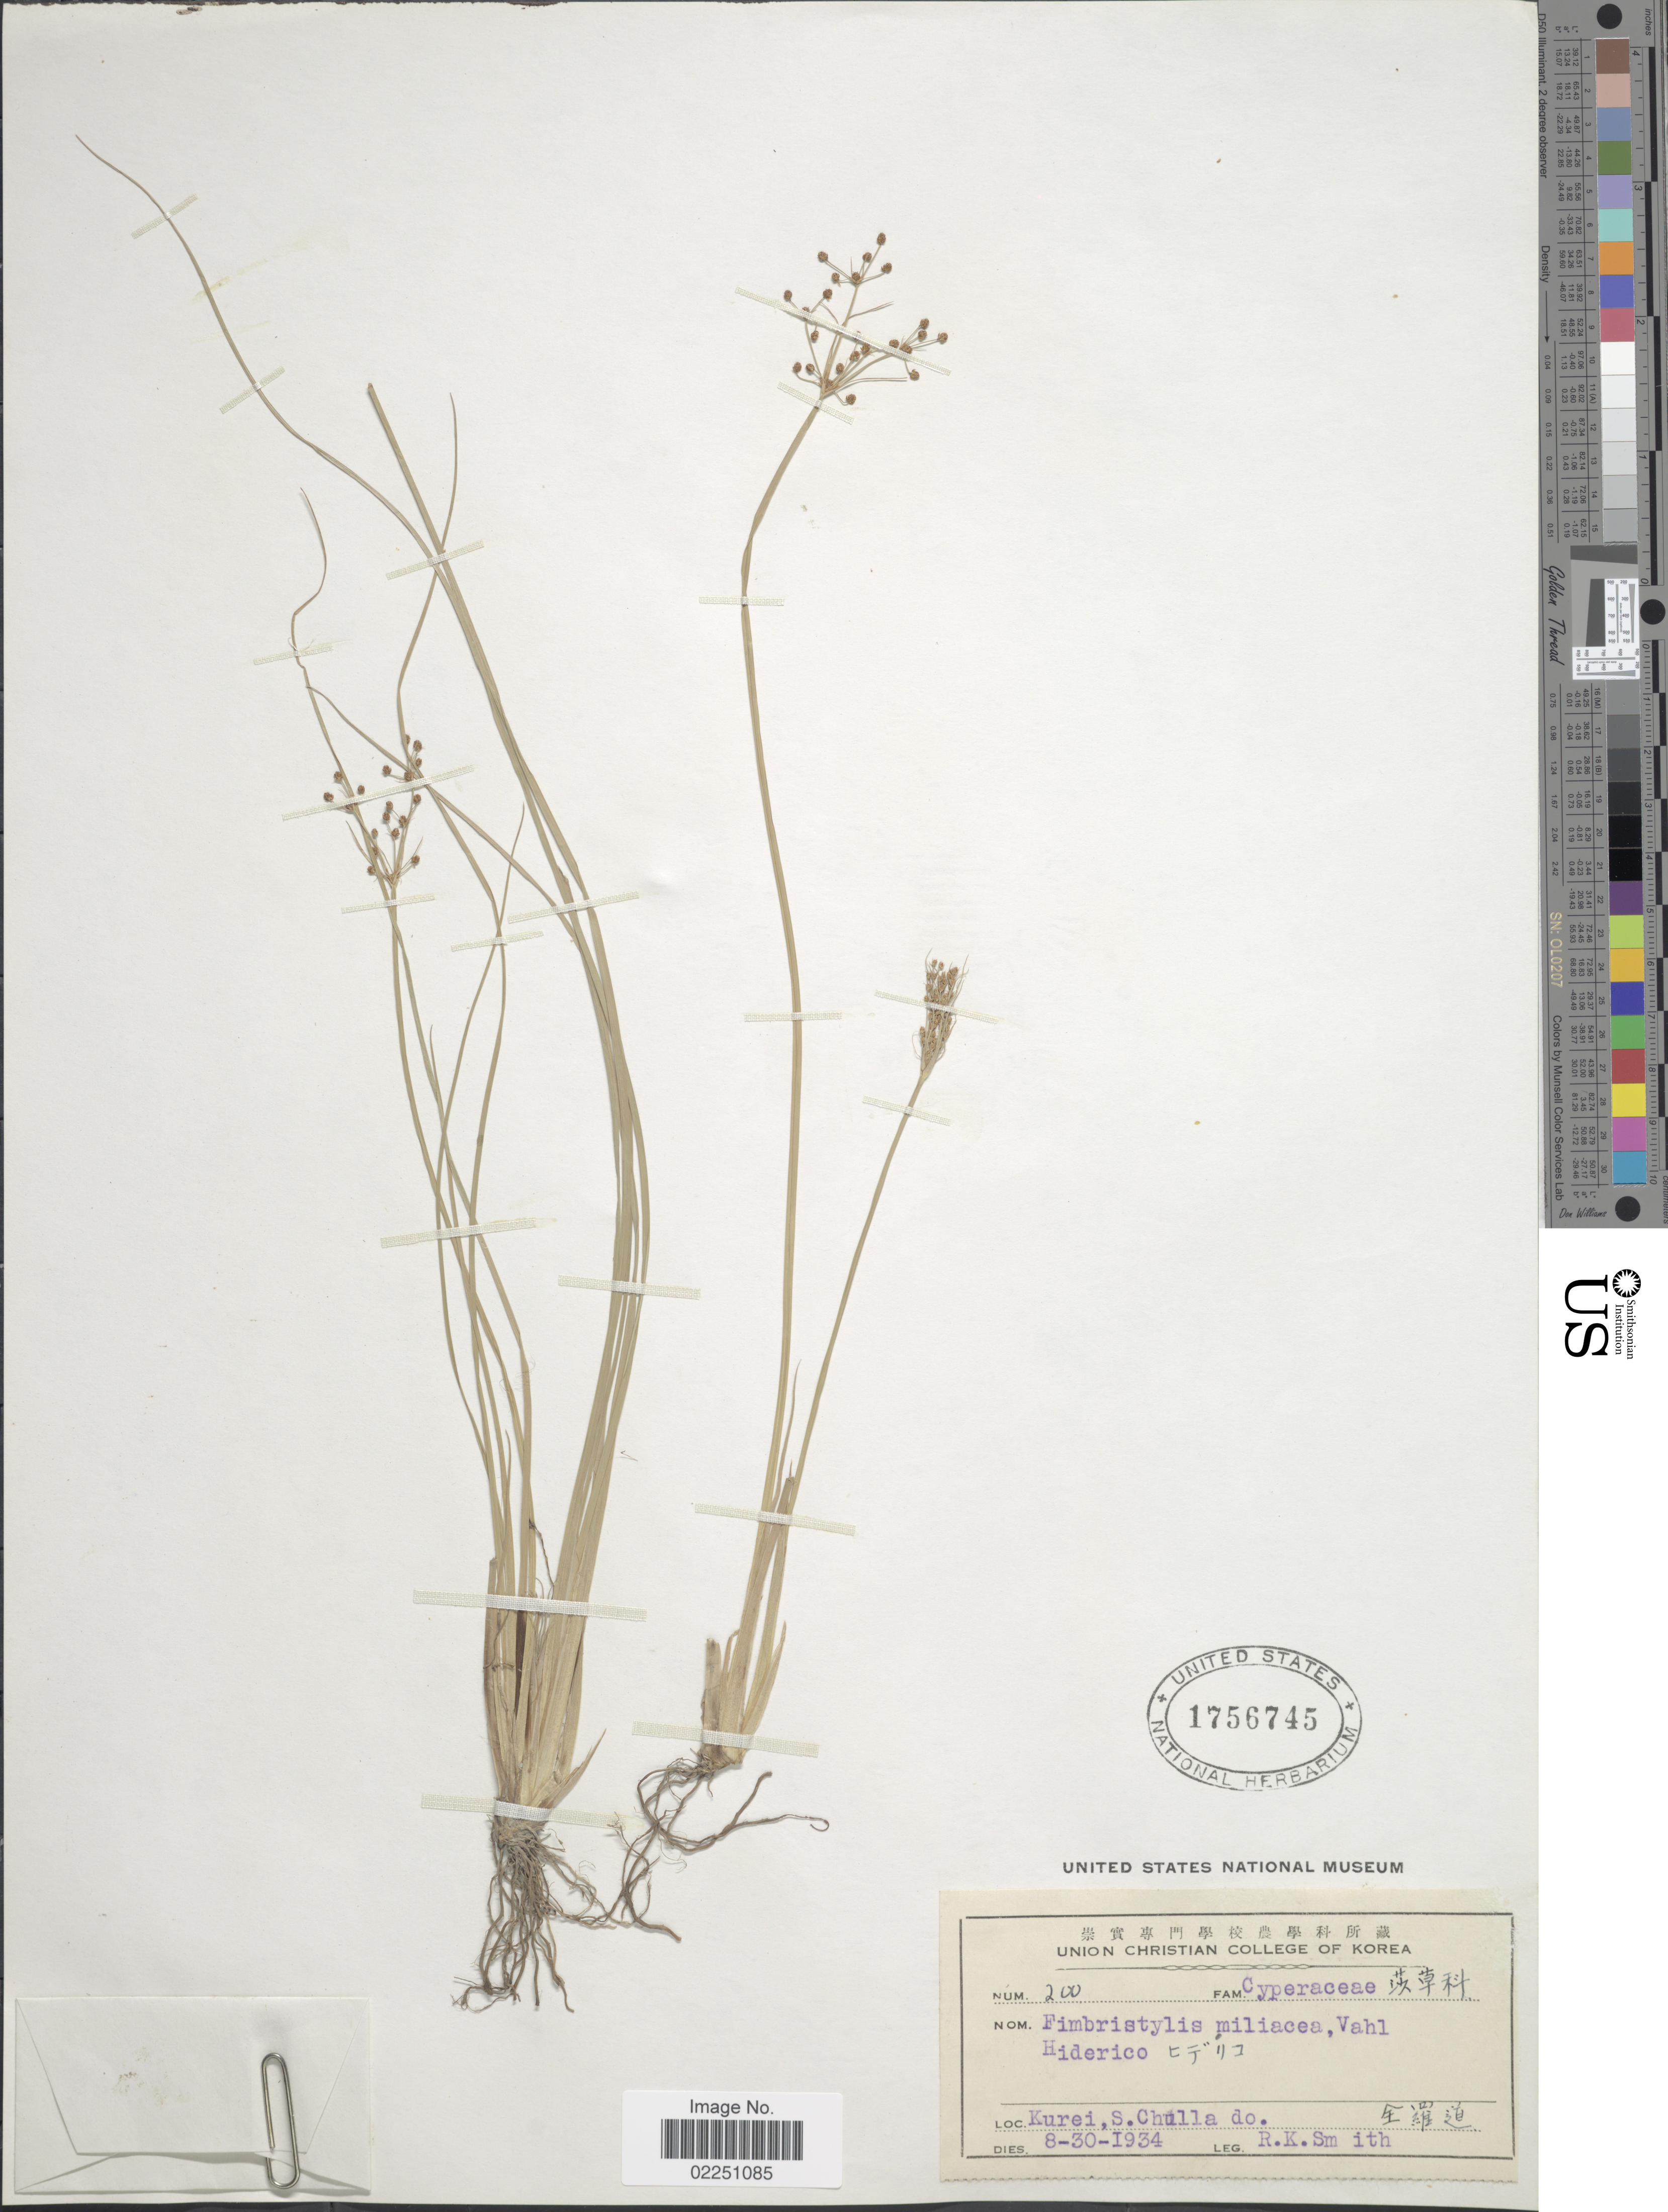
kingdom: Plantae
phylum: Tracheophyta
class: Liliopsida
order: Poales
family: Cyperaceae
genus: Fimbristylis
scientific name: Fimbristylis littoralis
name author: Gaudich.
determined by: Strong, M. T., (US), Smithsonian Institution - National Museum of Natural History (UNITED STATES)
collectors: R. Smith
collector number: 200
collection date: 1934-08-30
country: South Korea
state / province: South Jeolla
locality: Kurei, S. Chulla do.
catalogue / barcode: US 1756745